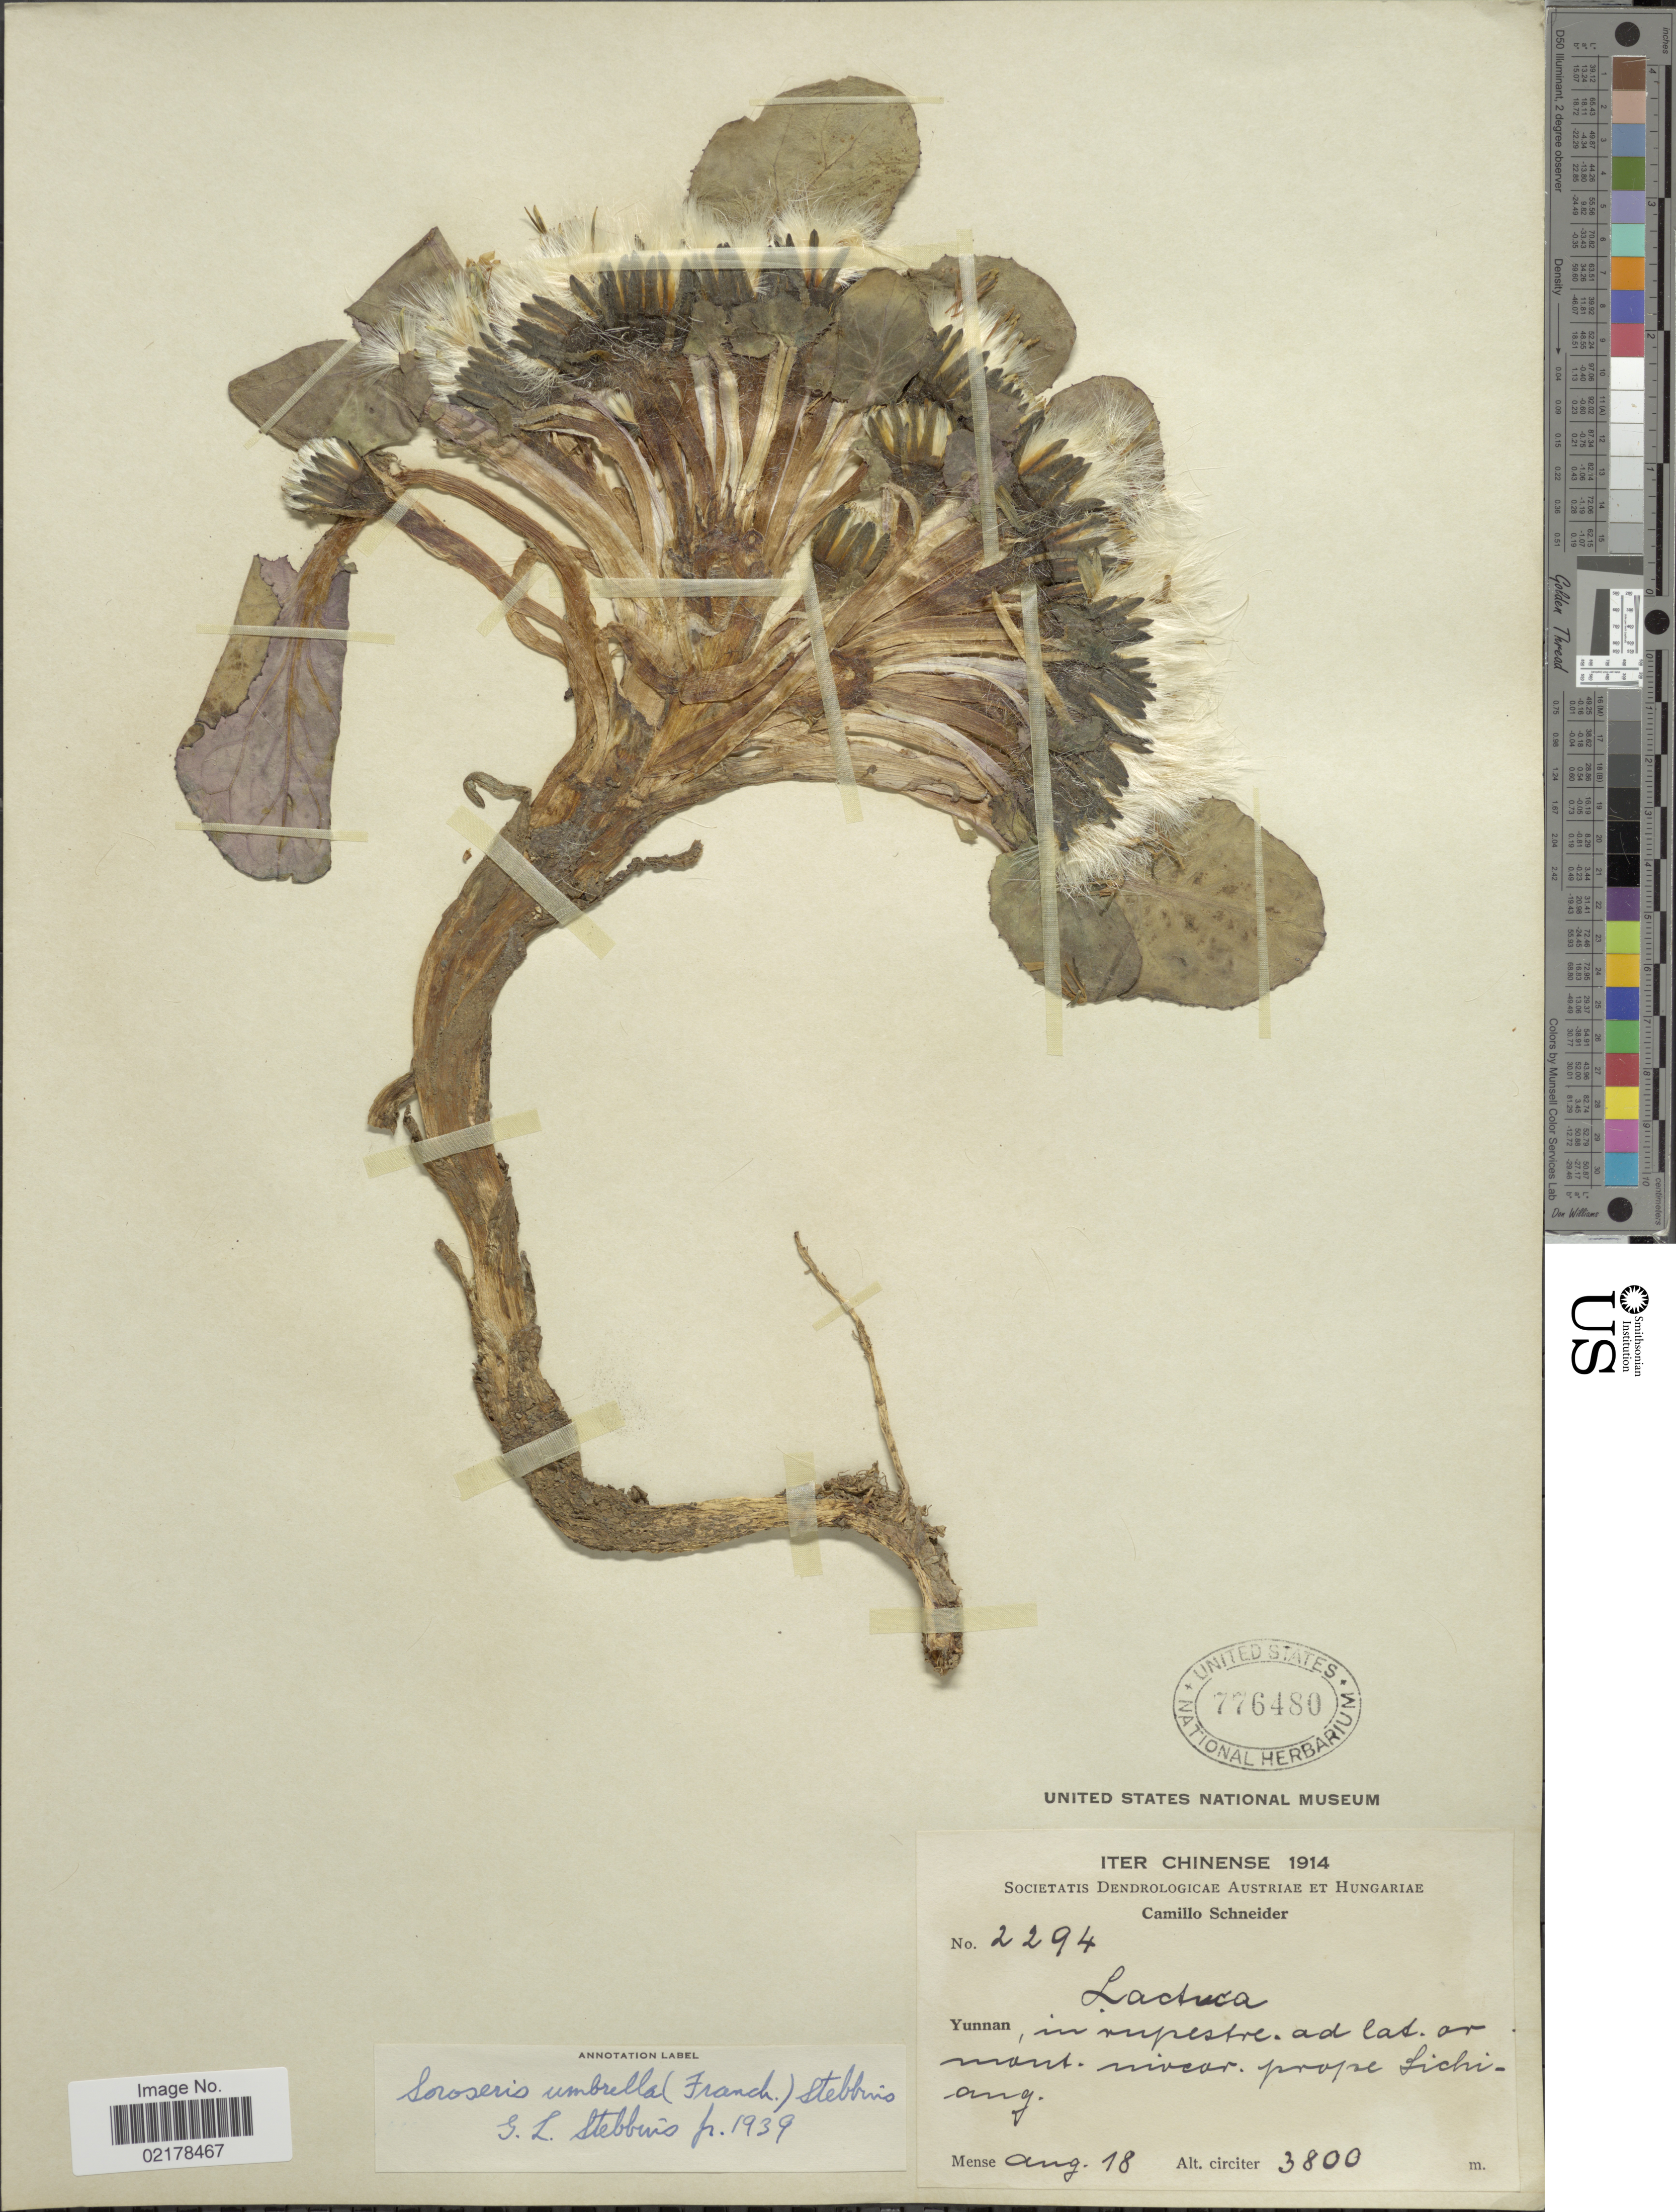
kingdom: Plantae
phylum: Tracheophyta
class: Magnoliopsida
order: Asterales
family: Asteraceae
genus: Soroseris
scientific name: Soroseris umbrella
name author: (Franch.) Stebbins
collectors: C. K. Schneider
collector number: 2294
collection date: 1914-08-18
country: China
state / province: Yunnan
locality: In rupestre ad lat or mnt nivcar prope Lichiang [interpreted]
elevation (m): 3800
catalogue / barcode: US 776480